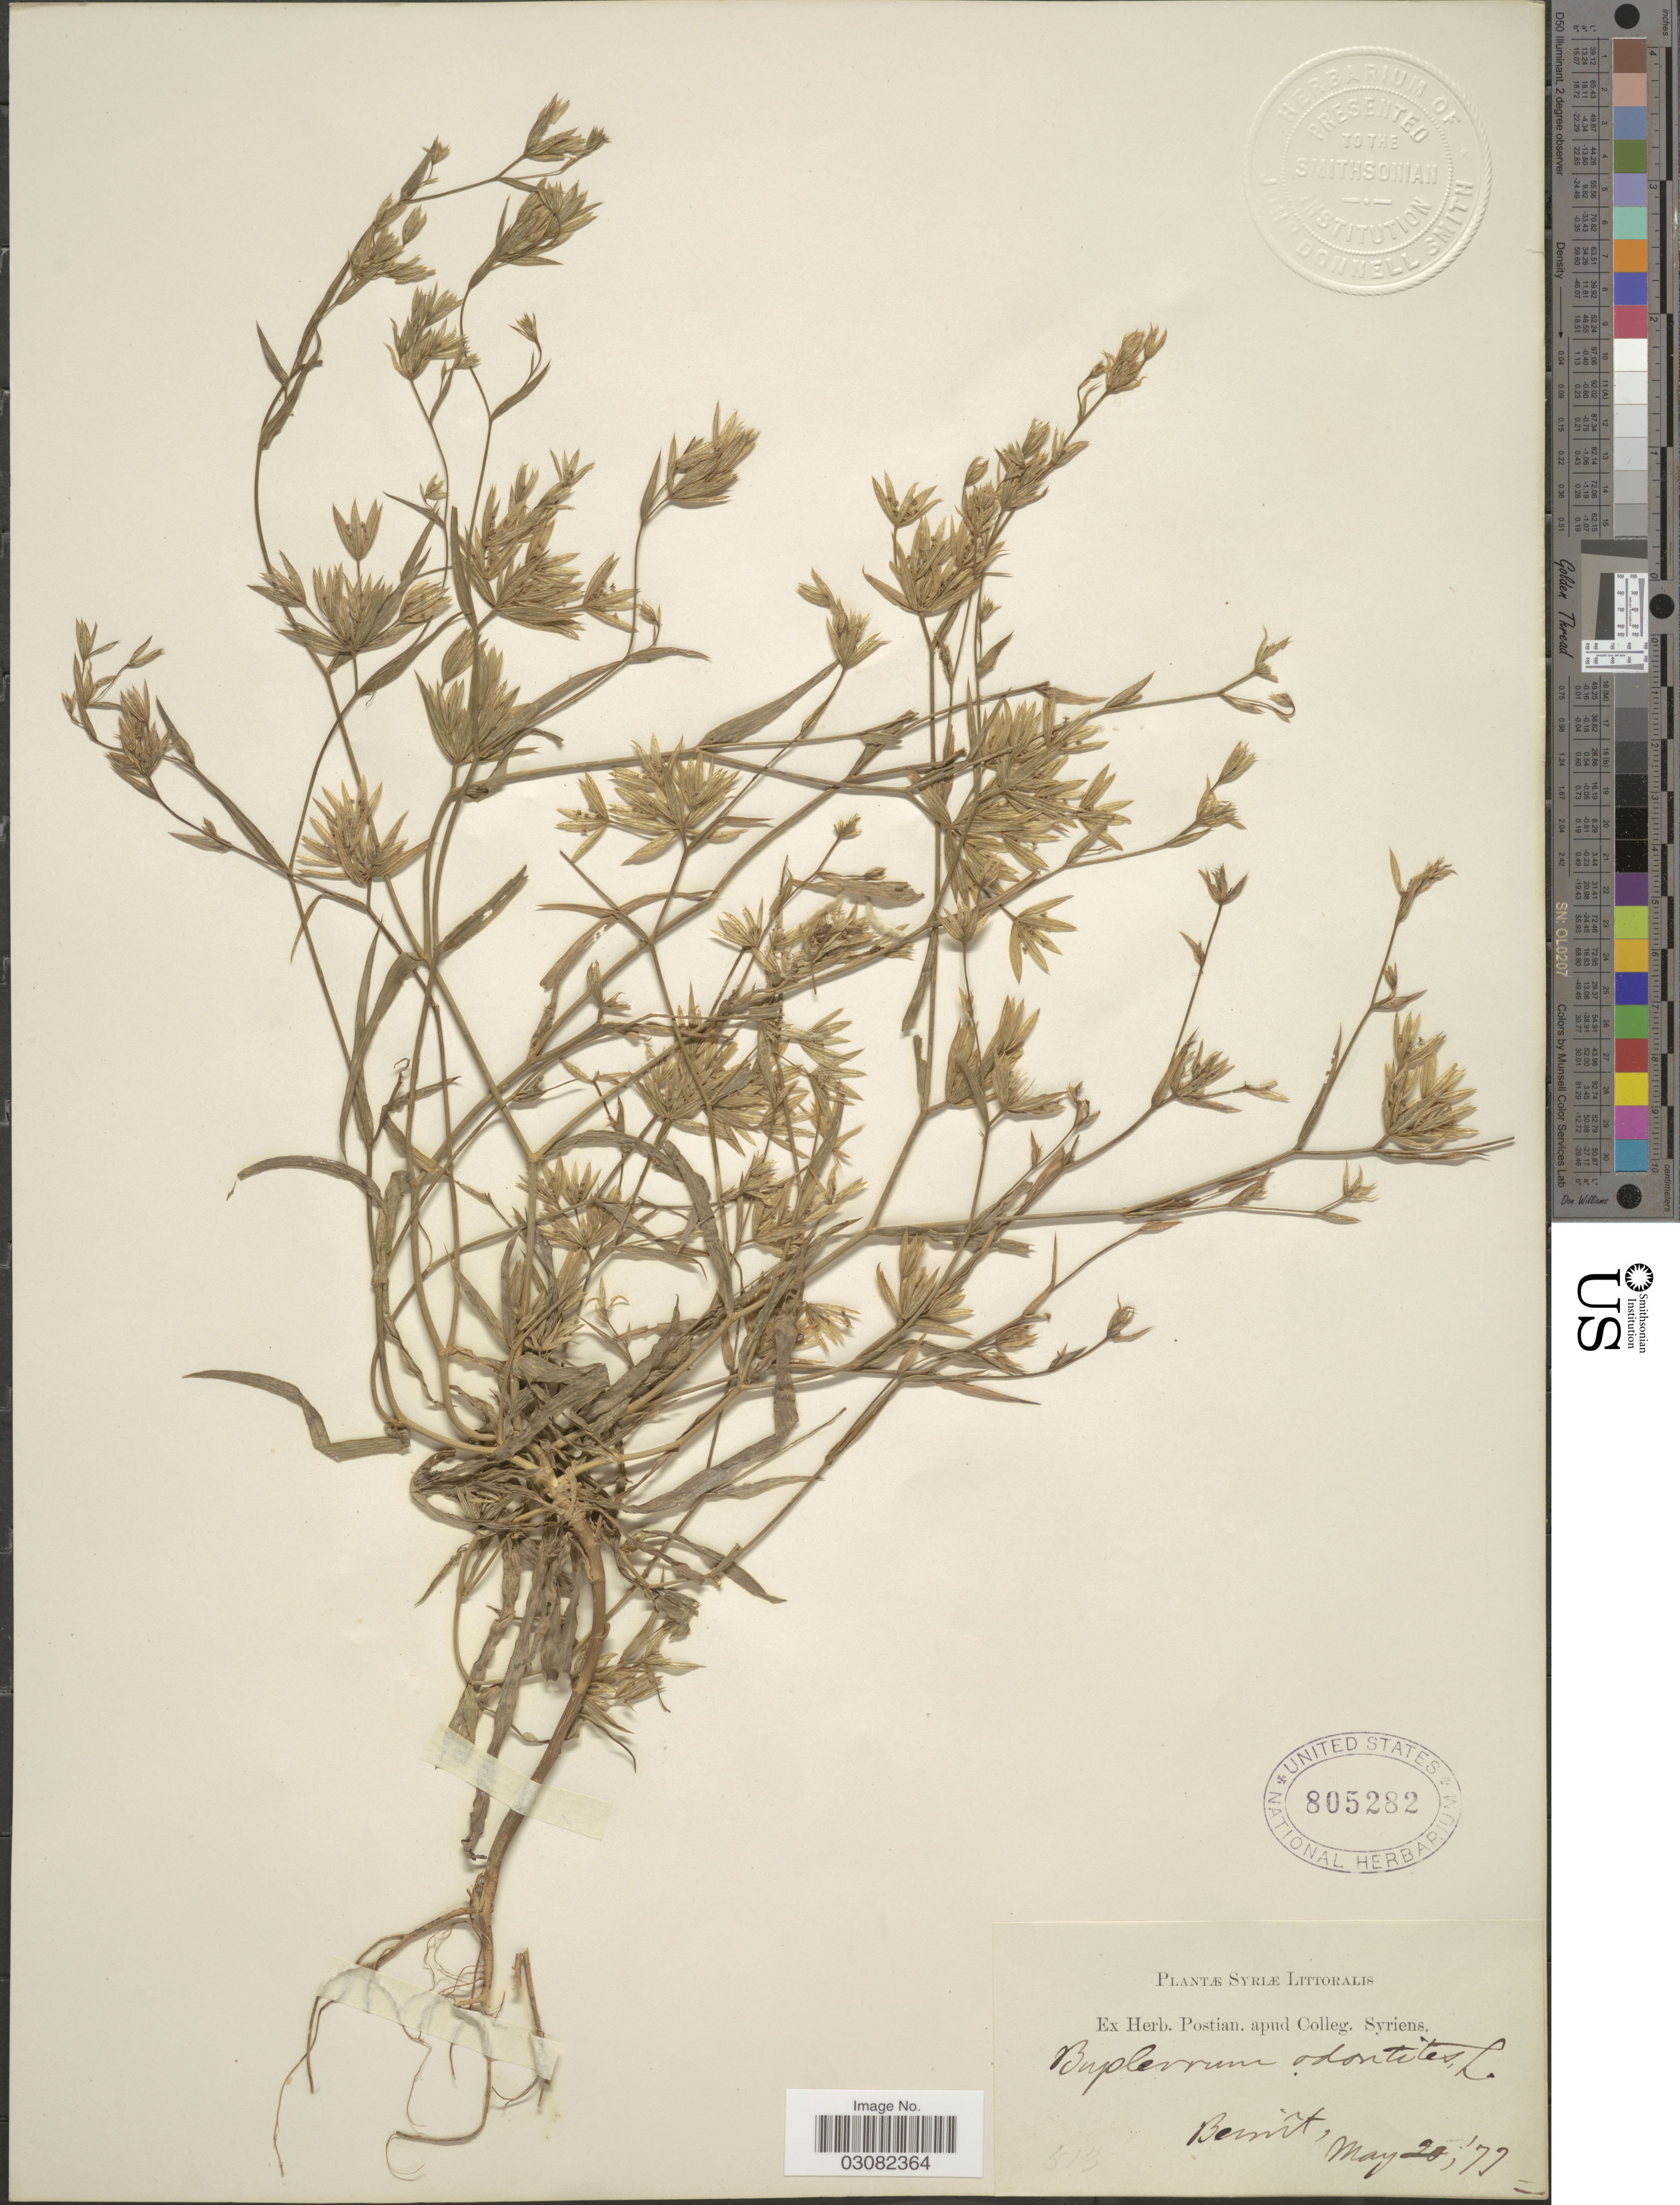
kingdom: Plantae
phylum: Tracheophyta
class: Magnoliopsida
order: Apiales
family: Apiaceae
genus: Bupleurum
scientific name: Bupleurum odontites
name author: L.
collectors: ex herb. Postian. apud Colleg. Syriens. Protest. USE "Fannie P. A. Shepard" (10308853) AS PRIMARY COLLECTOR INSTEAD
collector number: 513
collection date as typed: Transcribed d/m/y: 20/5/77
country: Lebanon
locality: Syriæ Littoralis. Beruit.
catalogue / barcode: US 805282